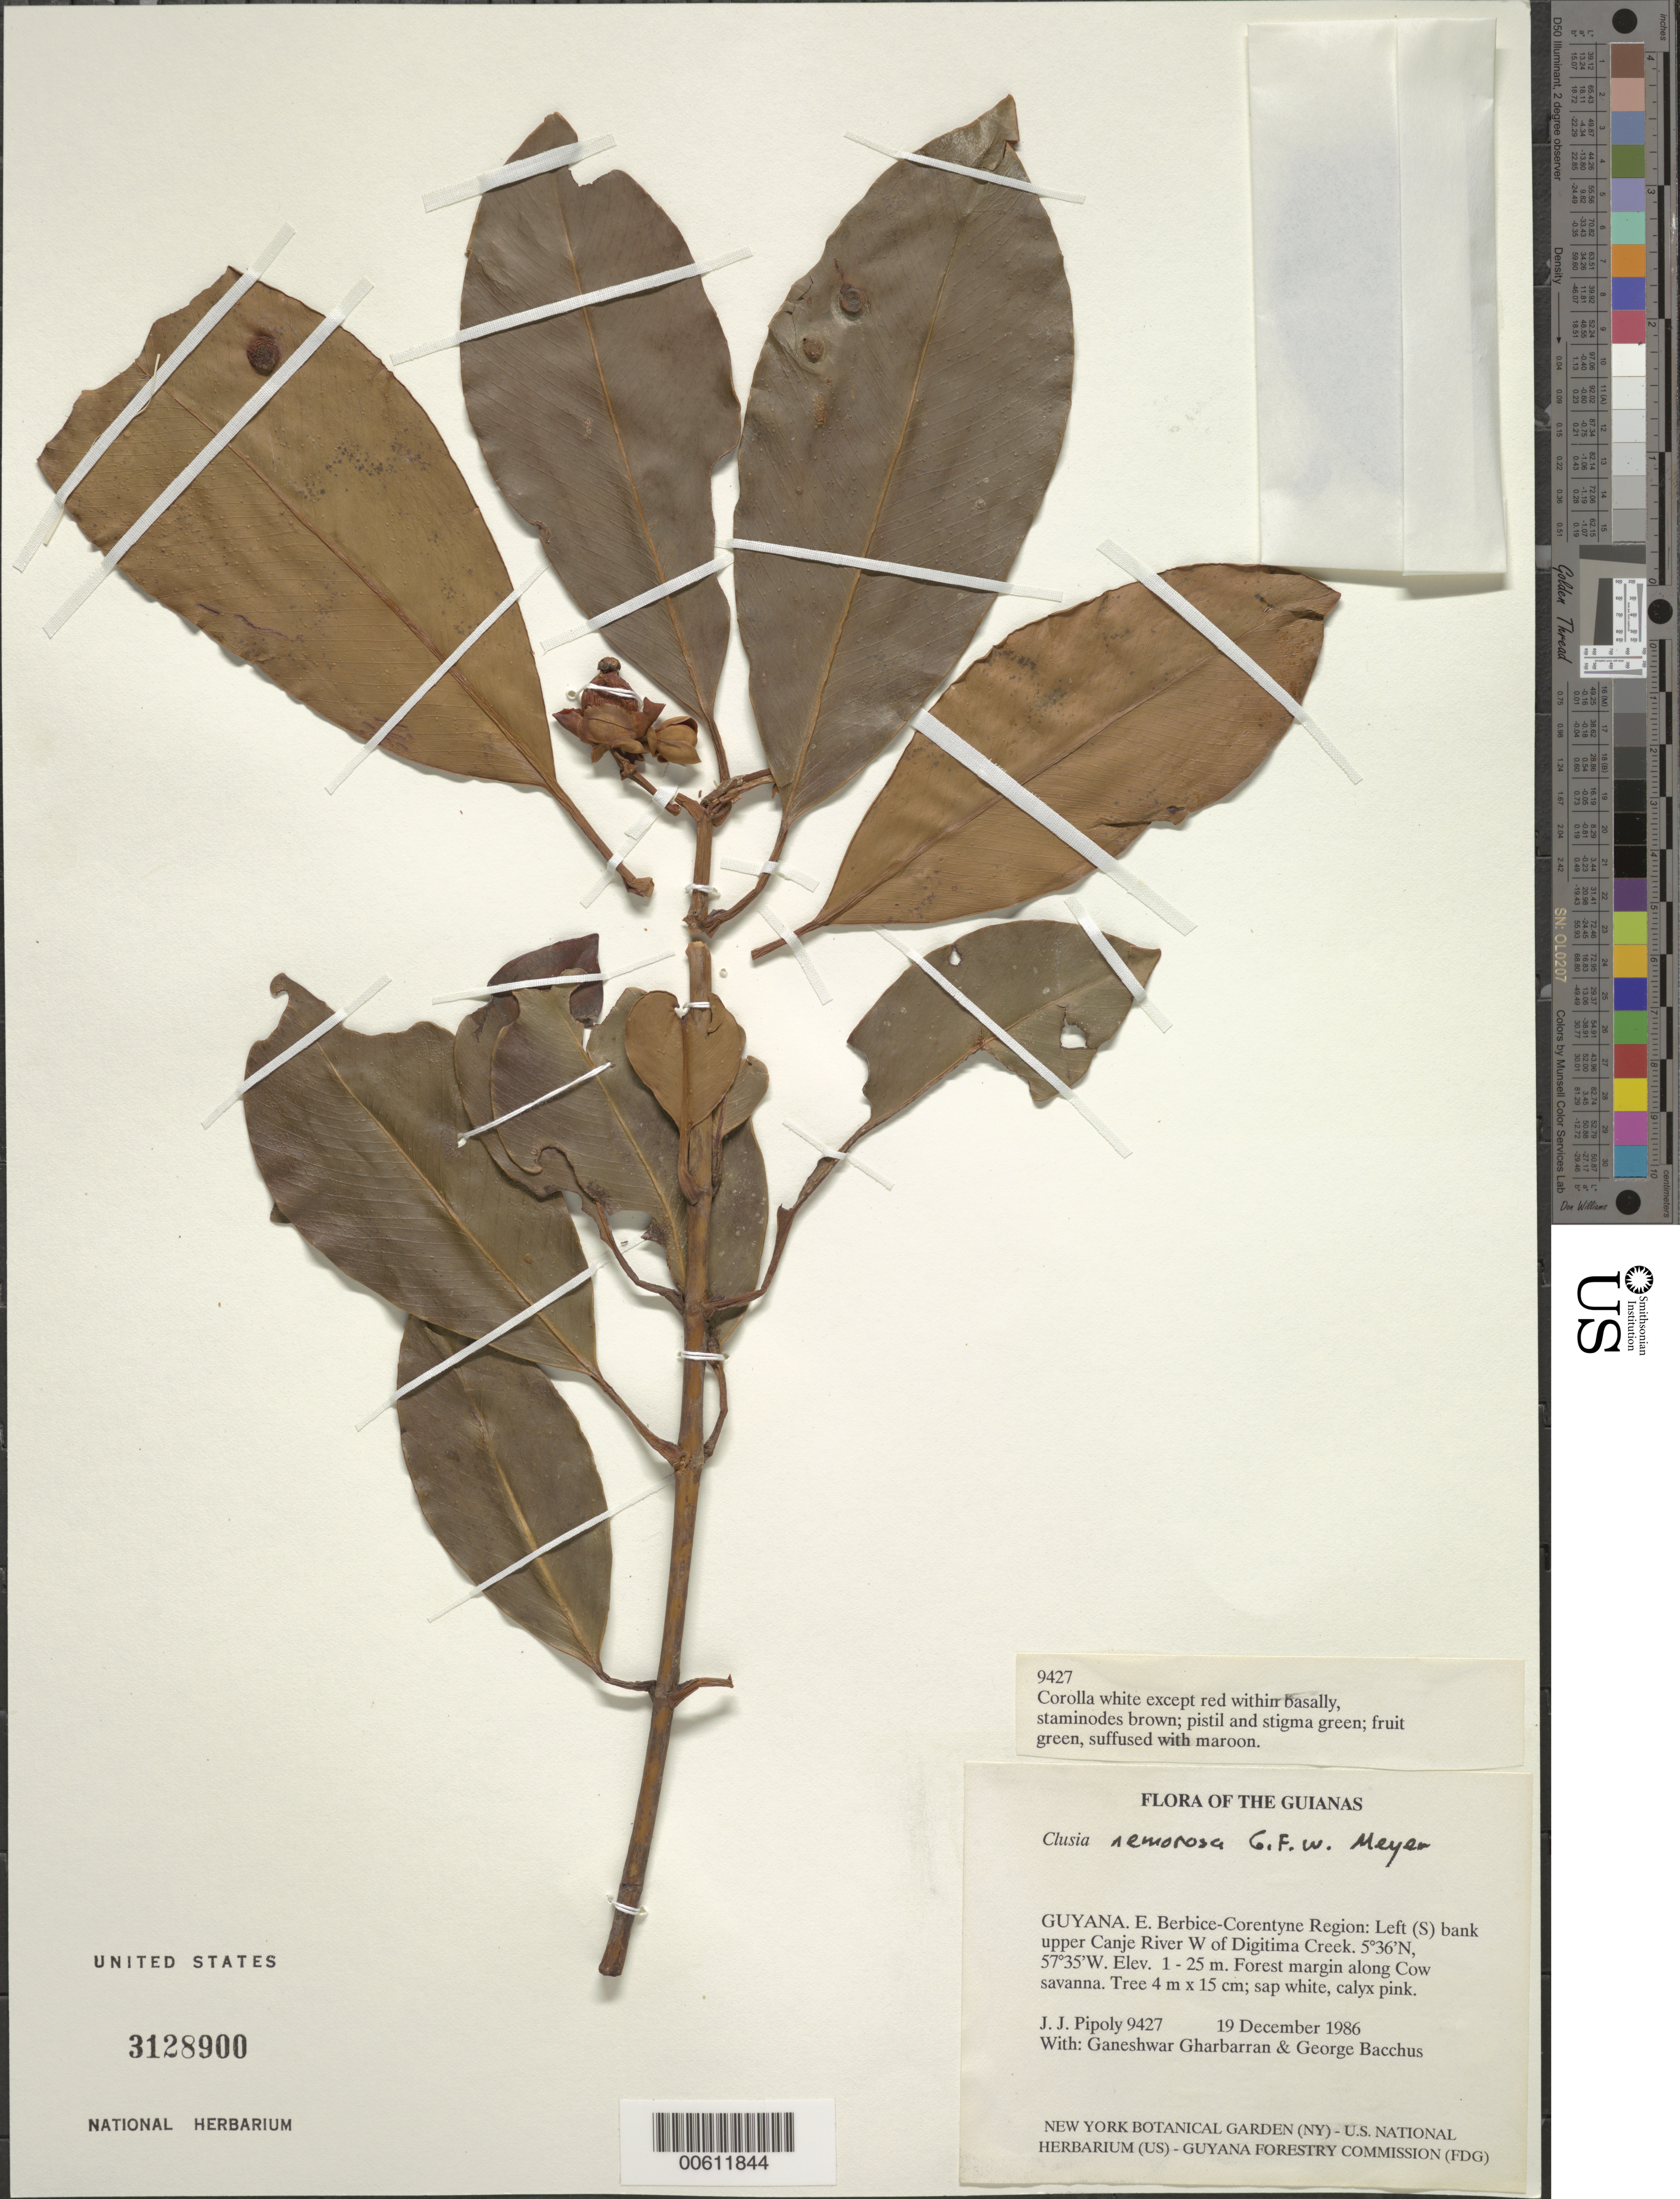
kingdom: Plantae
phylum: Tracheophyta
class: Magnoliopsida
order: Malpighiales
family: Clusiaceae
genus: Clusia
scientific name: Clusia nemorosa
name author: G. Mey.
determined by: Pipoly, J. J., III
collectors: J. J. Pipoly, G. Gharbarran & G. Bacchus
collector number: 9427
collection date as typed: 19 December 1986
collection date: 1986-12-19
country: Guyana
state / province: E. Berbice-Corentyne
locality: Left (S) bank upper Canje River W of Digitima Creek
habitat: Forest margin along Cow savanna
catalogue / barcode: US 3128900